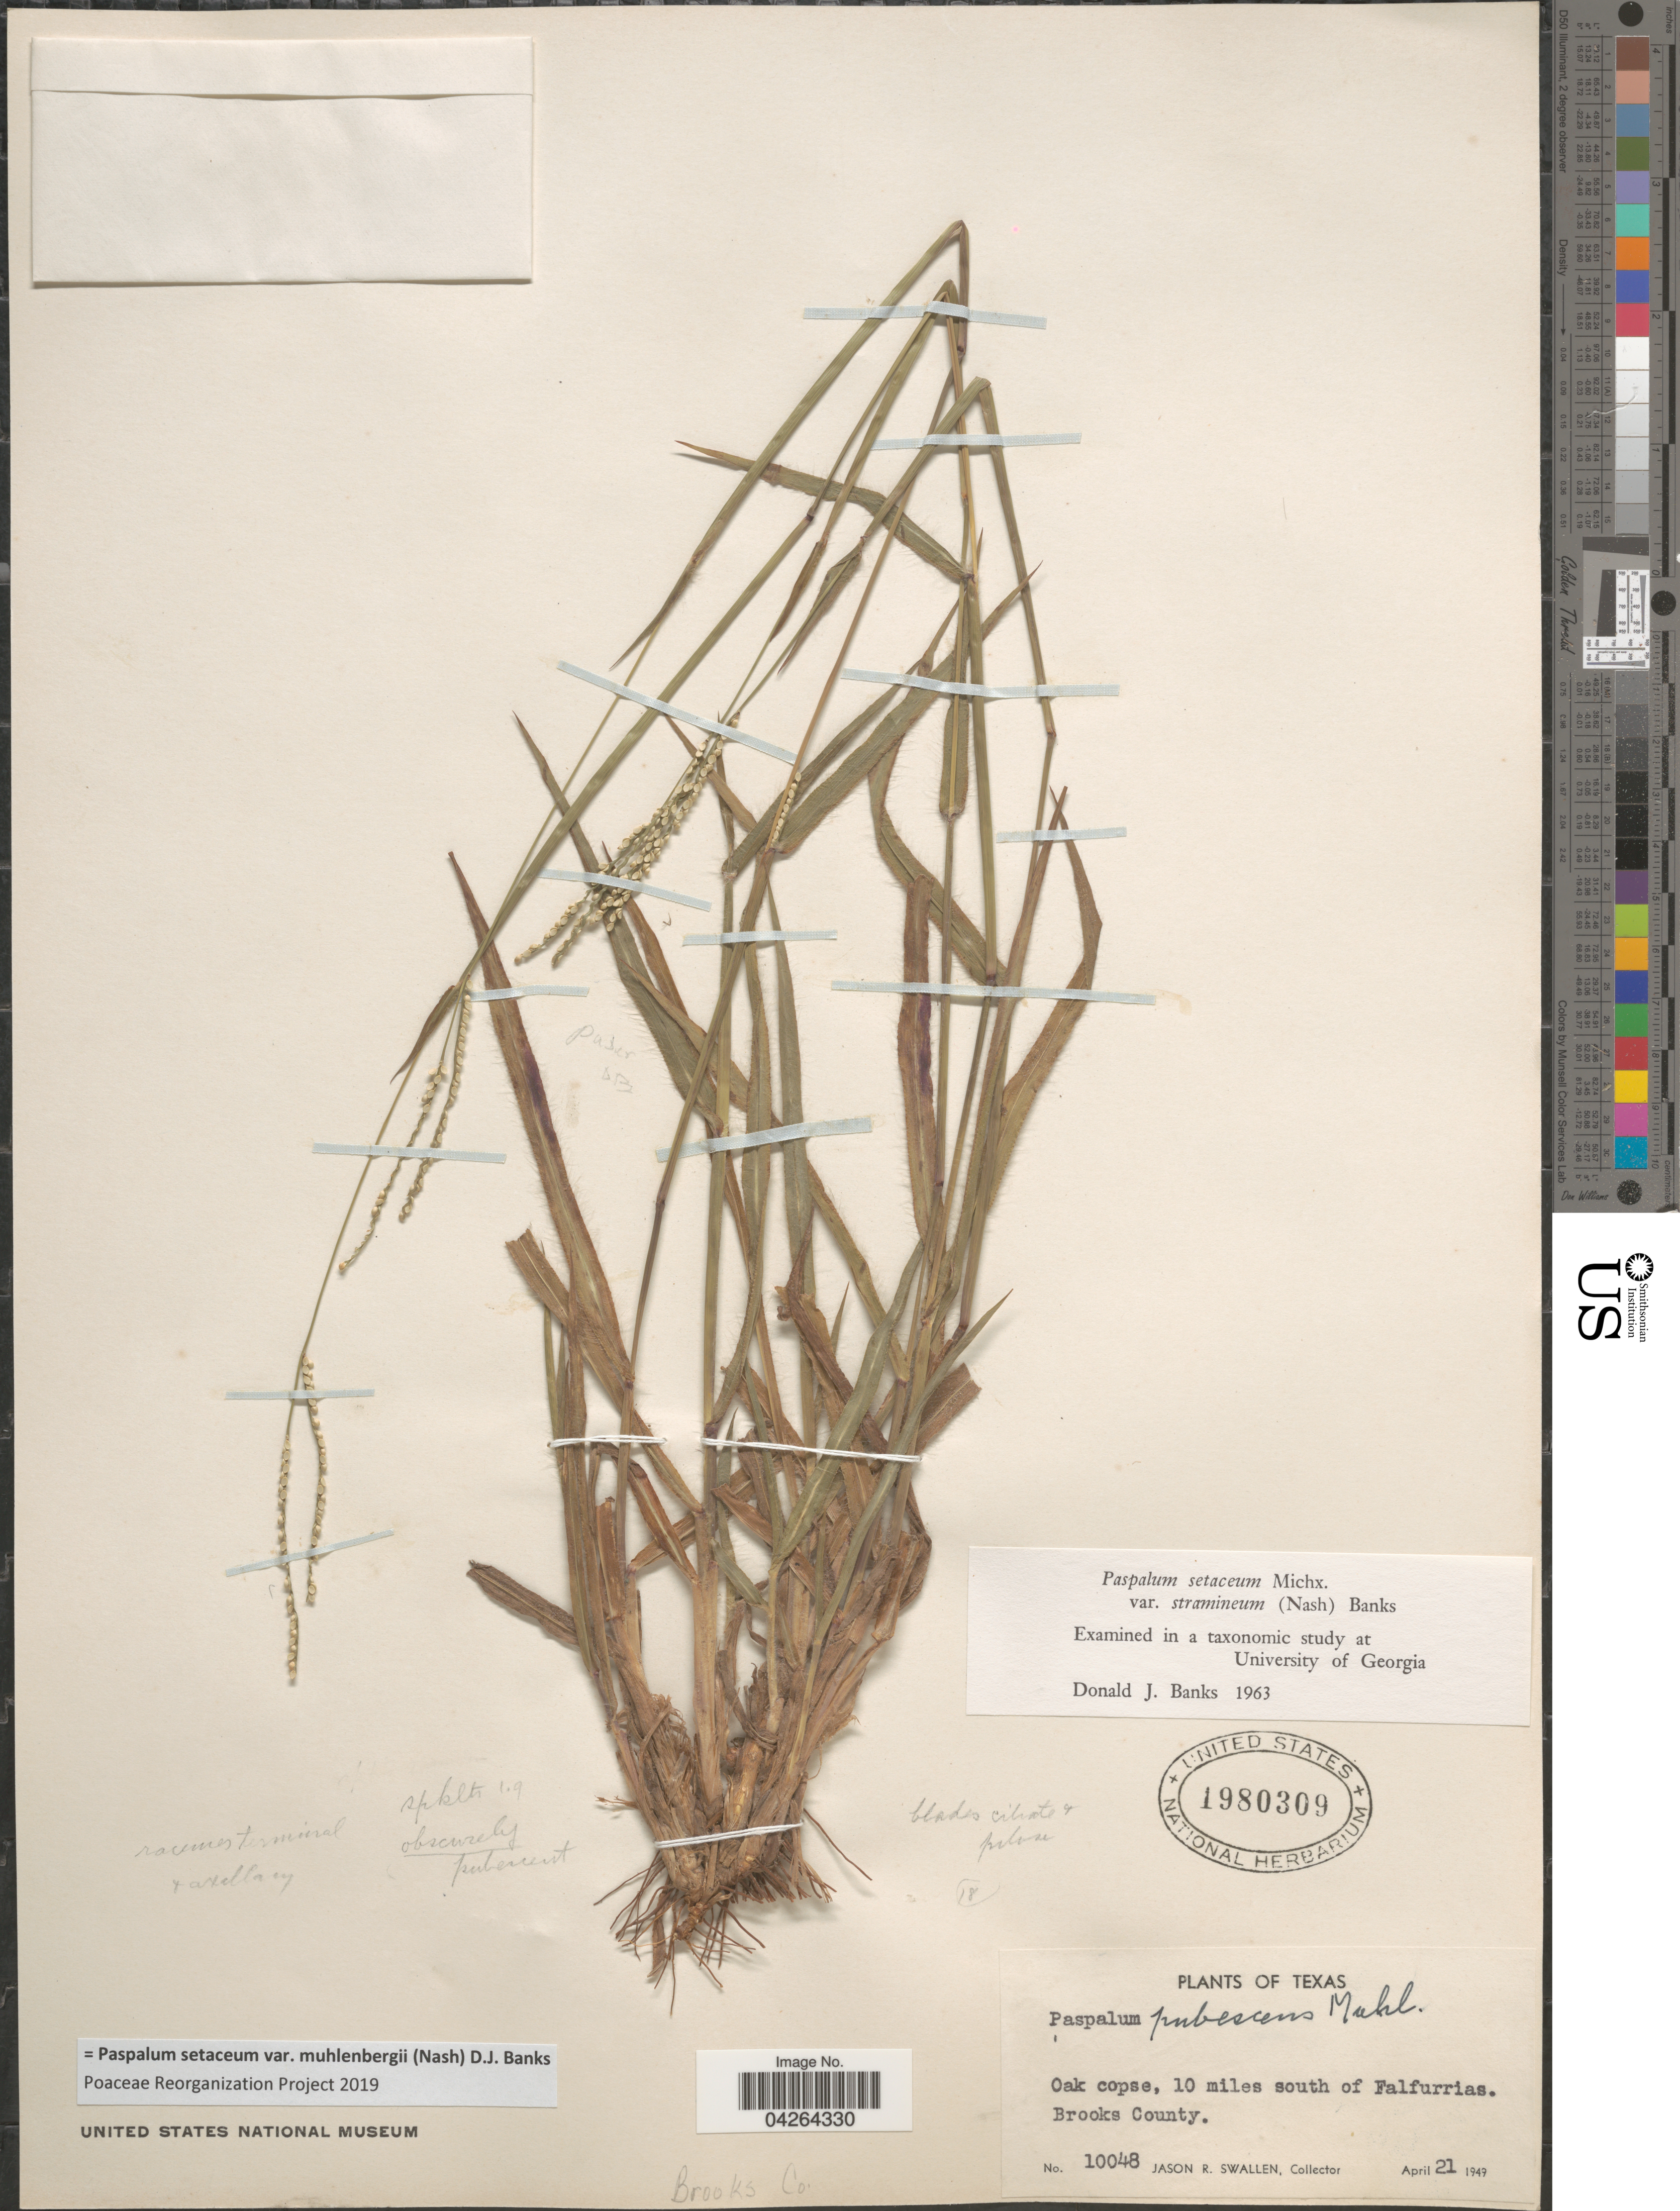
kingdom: Plantae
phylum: Tracheophyta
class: Liliopsida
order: Poales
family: Poaceae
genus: Paspalum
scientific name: Paspalum setaceum var. muhlenbergii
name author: (Nash) D.J. Banks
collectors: J. R. Swallen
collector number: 10048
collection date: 1949-04-21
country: United States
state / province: Texas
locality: Oak copse, 10 miles south of Falfurrias. Brooks County.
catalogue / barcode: US 1980309